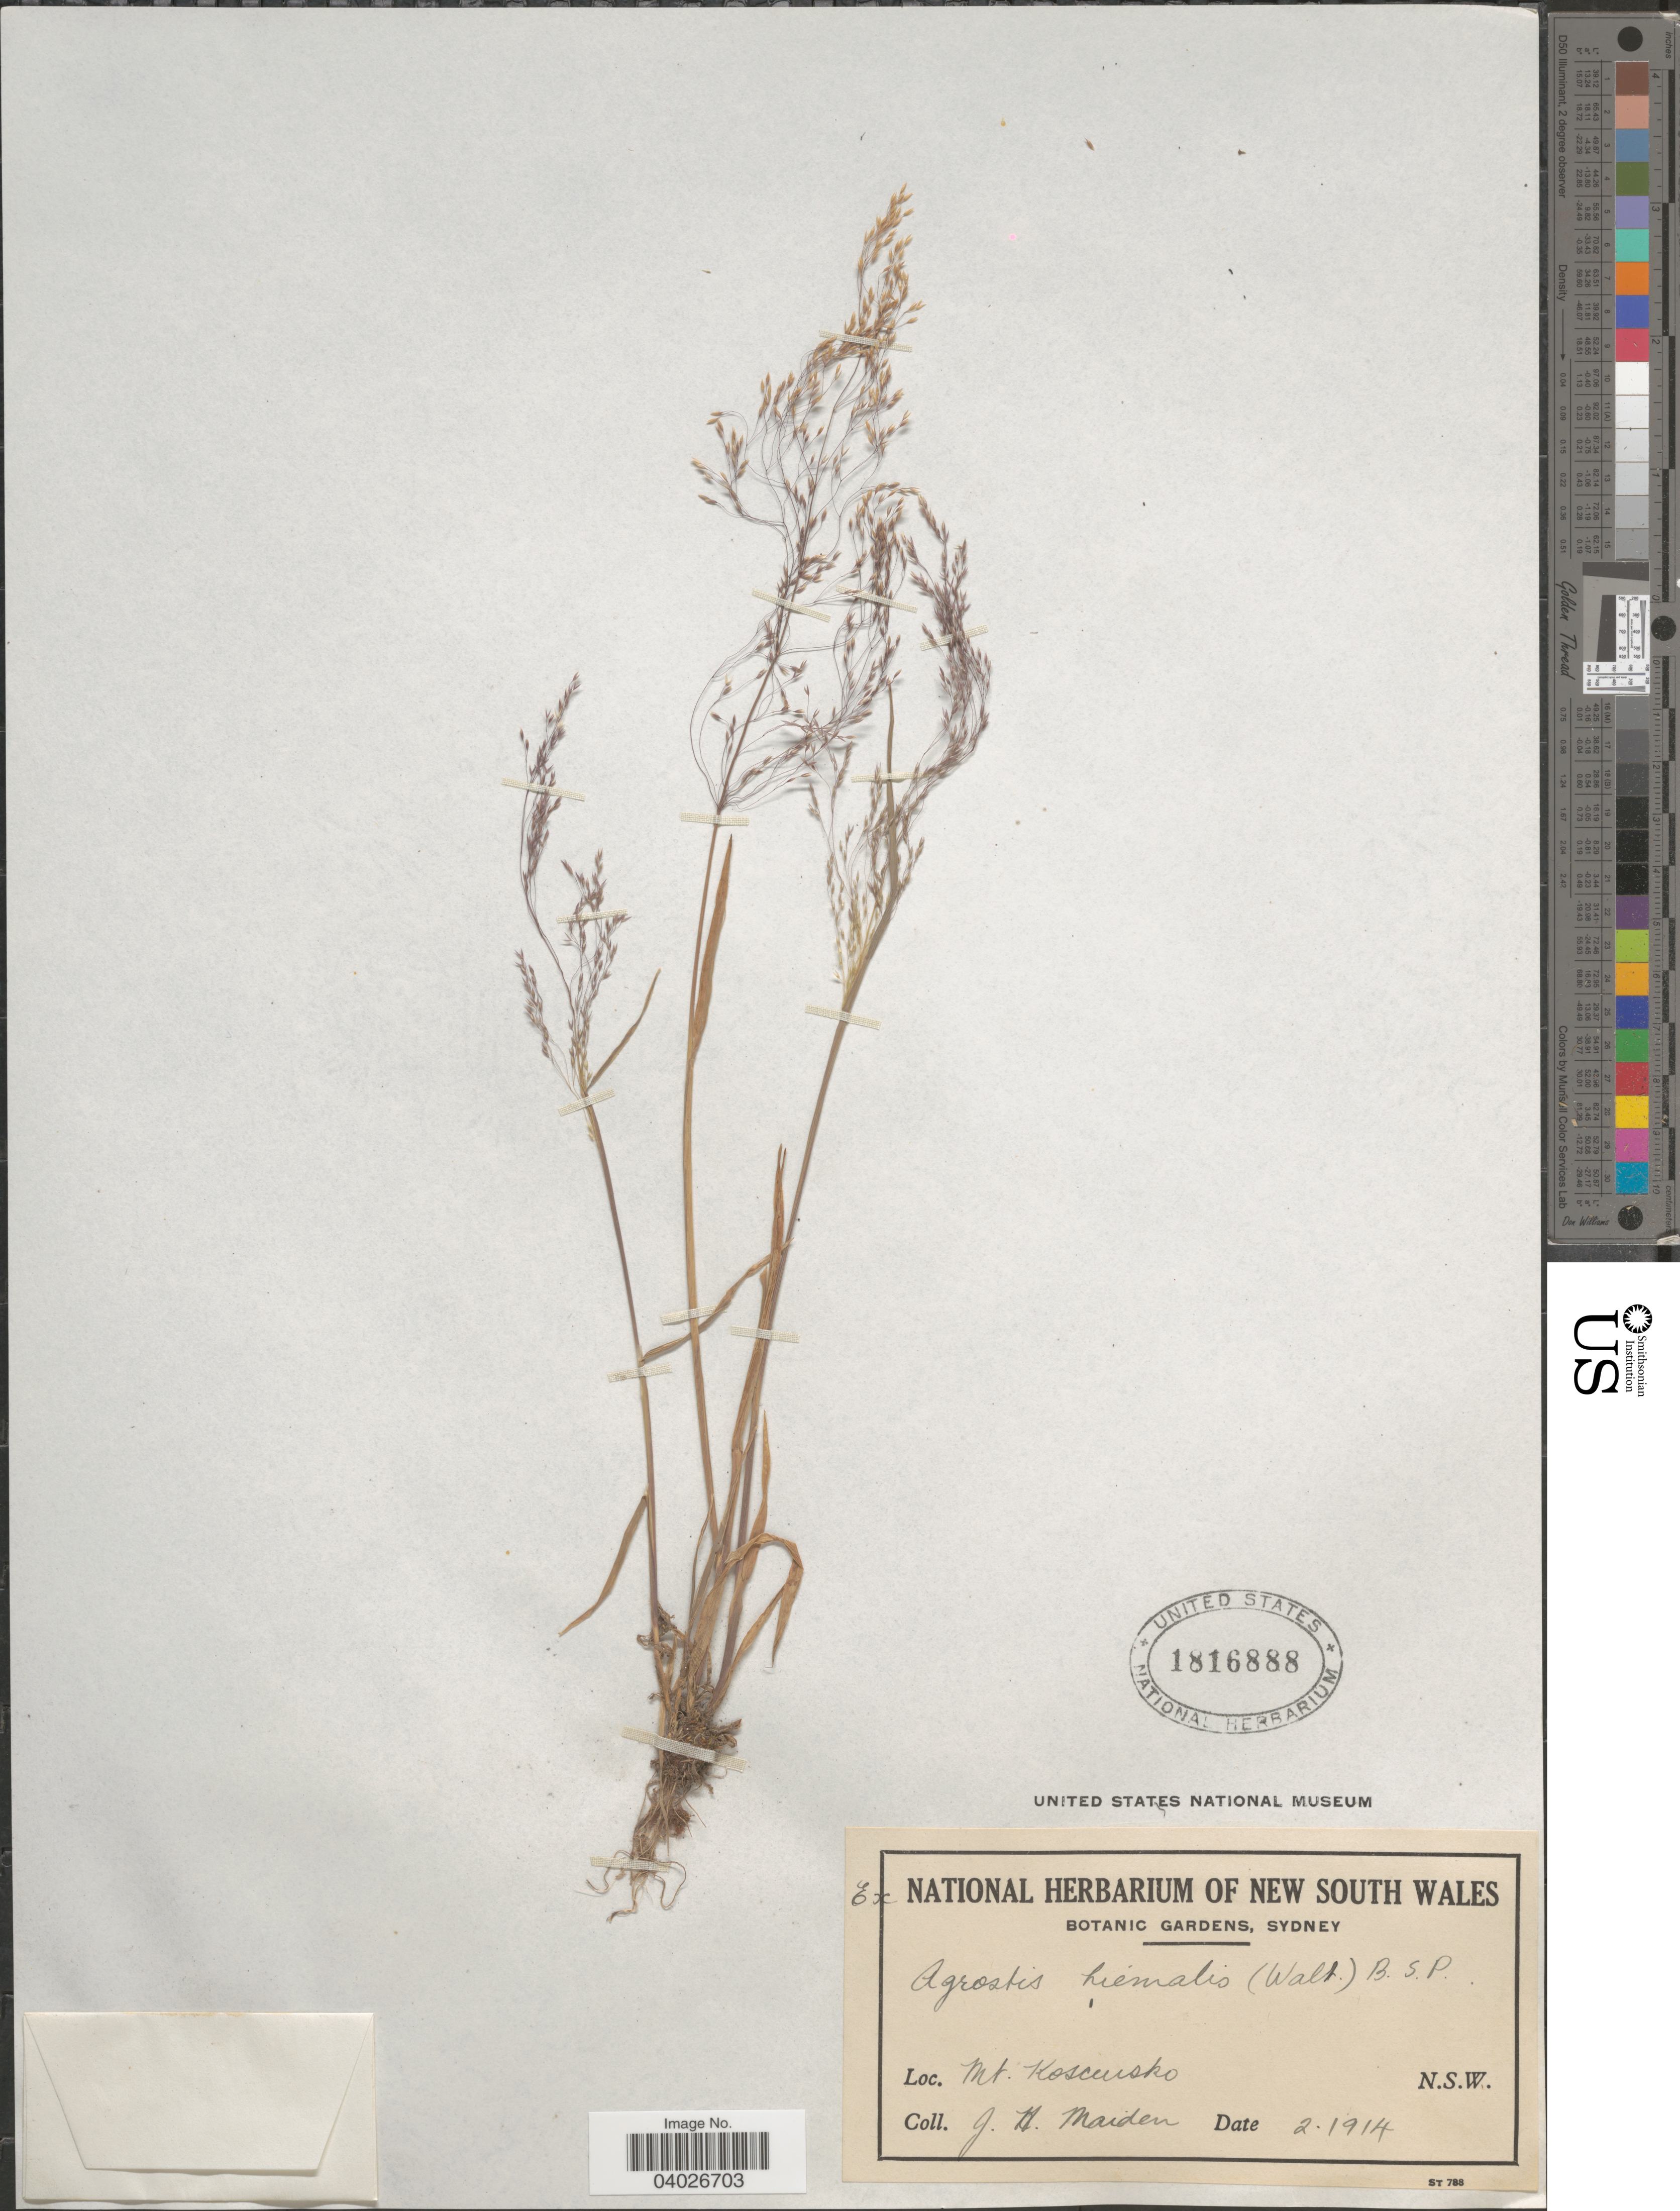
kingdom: Plantae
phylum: Tracheophyta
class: Liliopsida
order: Poales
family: Poaceae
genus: Agrostis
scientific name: Agrostis hyemalis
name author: (Walter) Britton et al.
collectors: J. Maiden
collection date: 1914-02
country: Australia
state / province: New South Wales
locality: Mt. Kosciusko.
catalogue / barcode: US 1816888